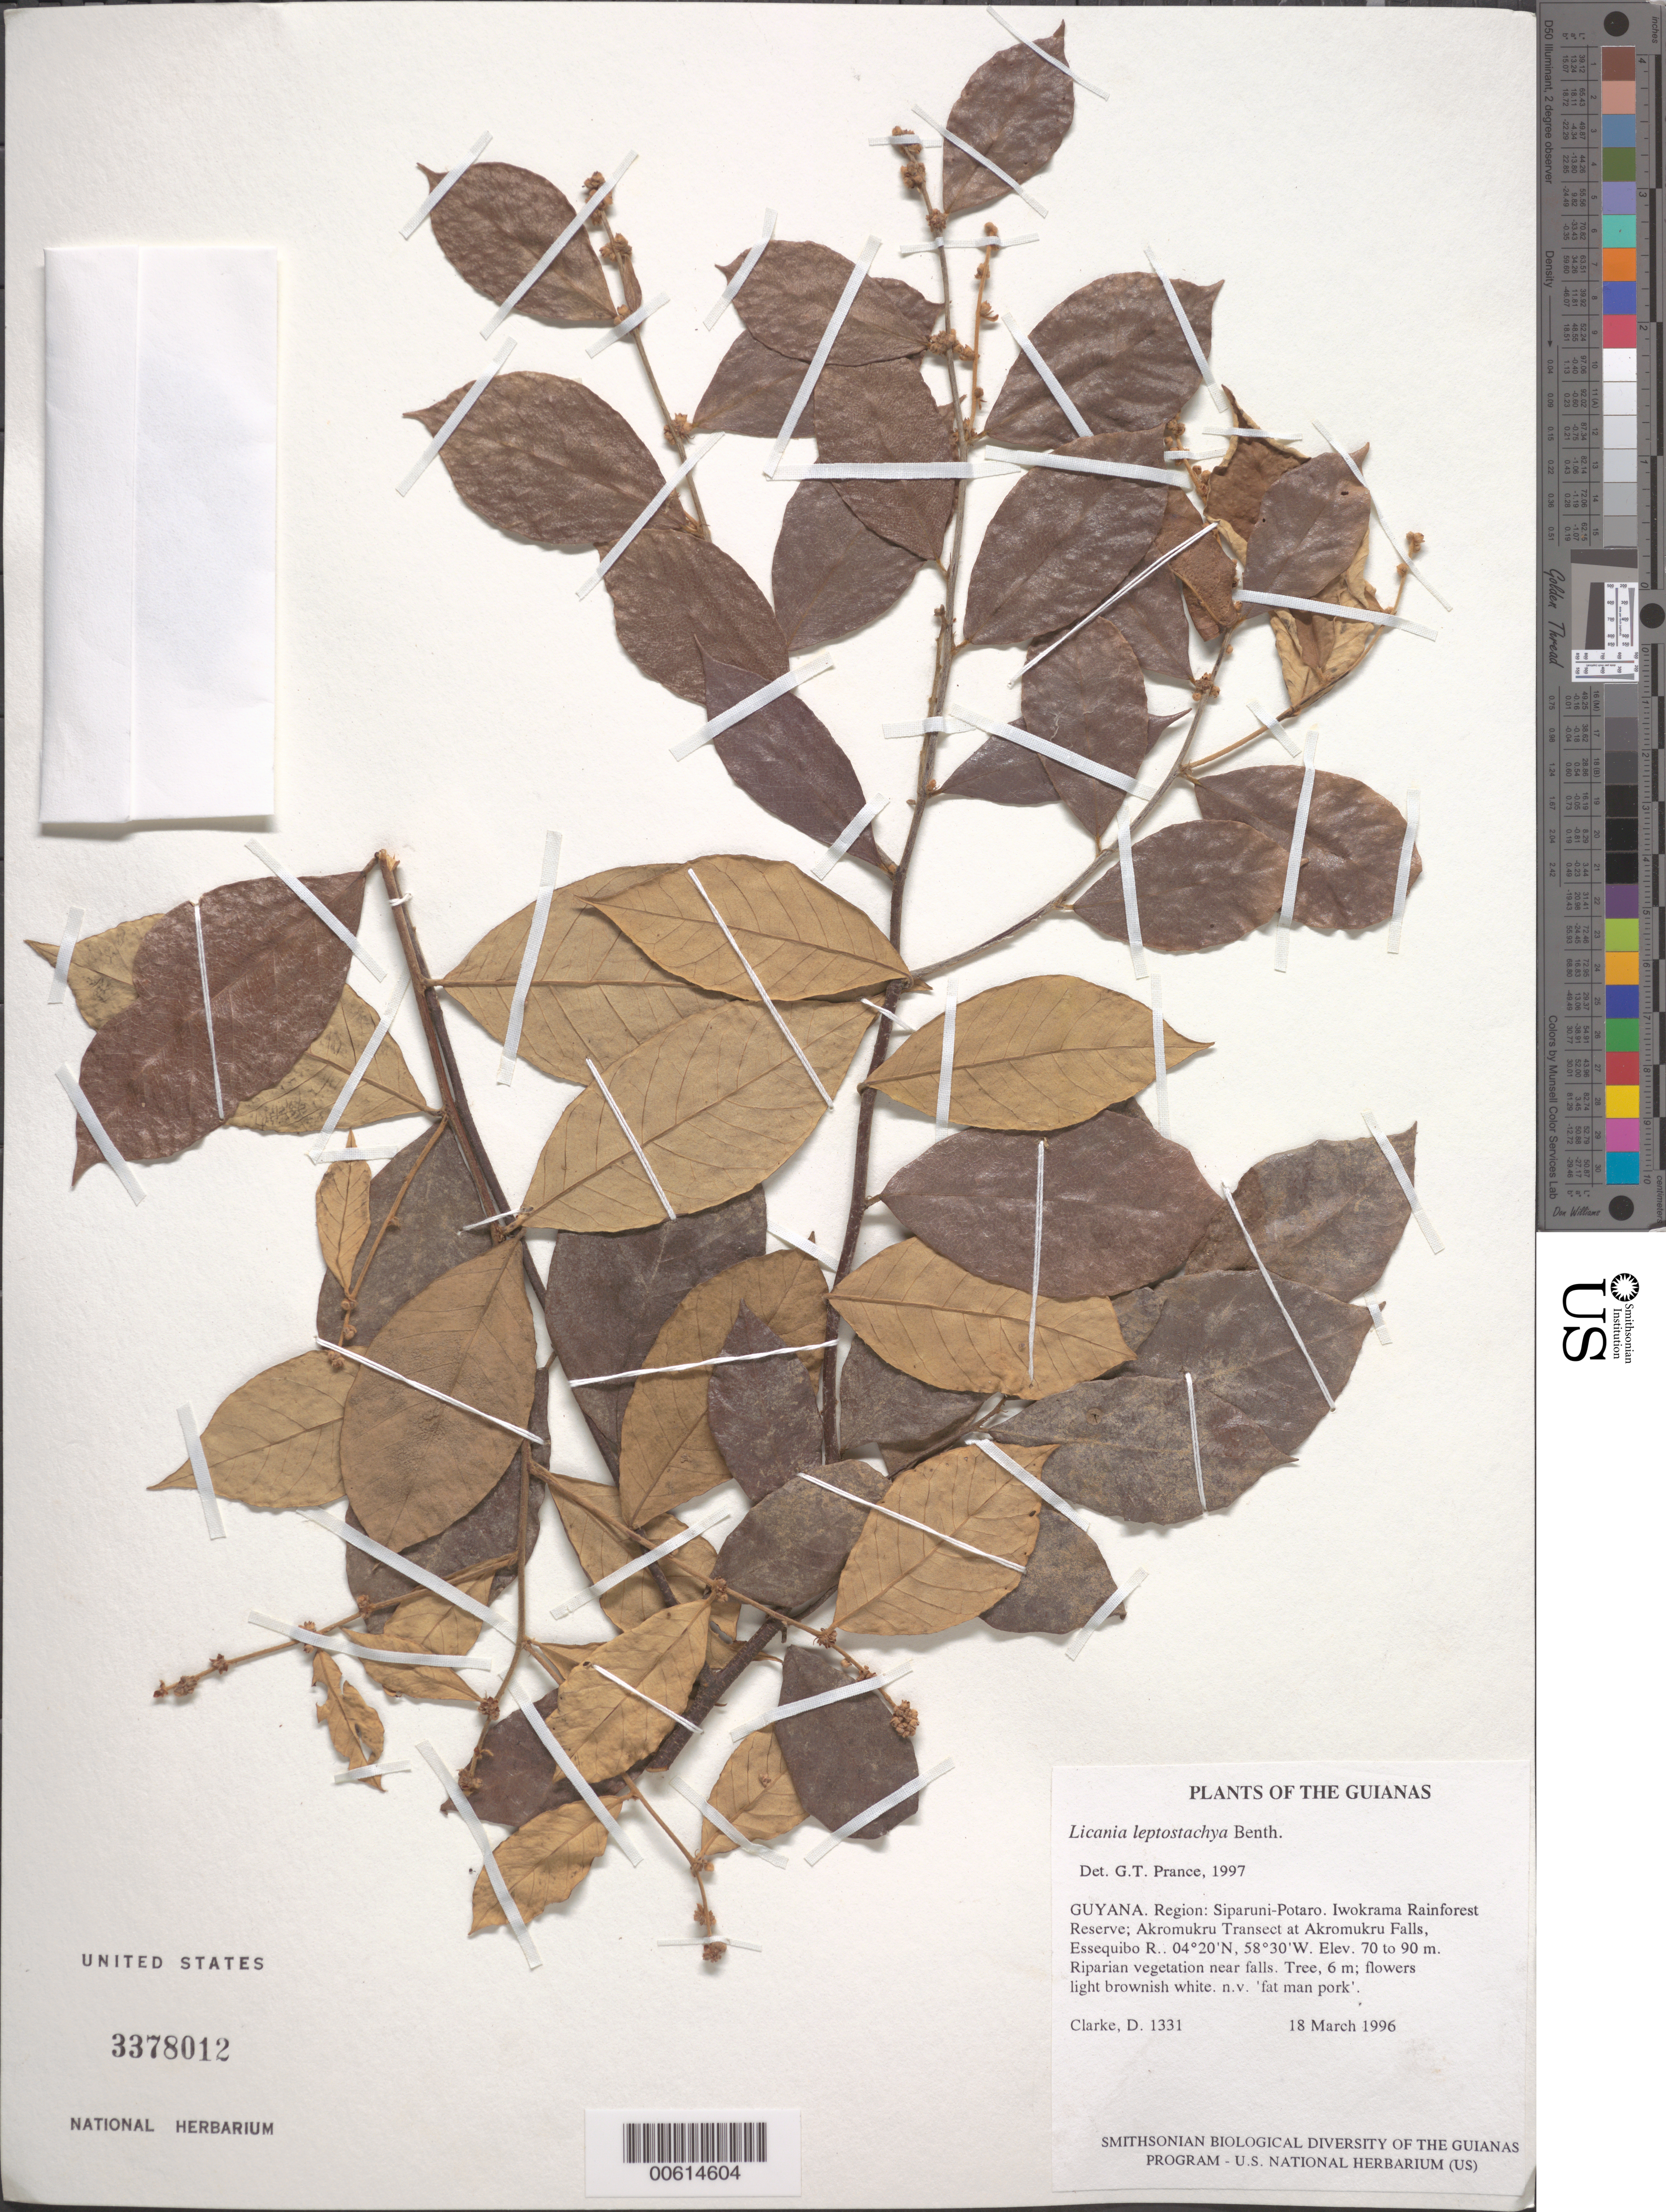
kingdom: Plantae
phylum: Tracheophyta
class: Magnoliopsida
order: Malpighiales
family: Chrysobalanaceae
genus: Licania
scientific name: Licania leptostachya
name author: Benth.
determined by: Prance, G. T.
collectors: H. D. Clarke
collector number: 1331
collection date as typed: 18 March 1996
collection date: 1996-03-18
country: Guyana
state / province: Potaro-Siparuni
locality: Iwokrama Rainforest Reserve; Akromukru Transect at Akromukru Falls, Essequibo R.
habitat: Riparian vegetation near falls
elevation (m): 70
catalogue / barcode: US 3378012